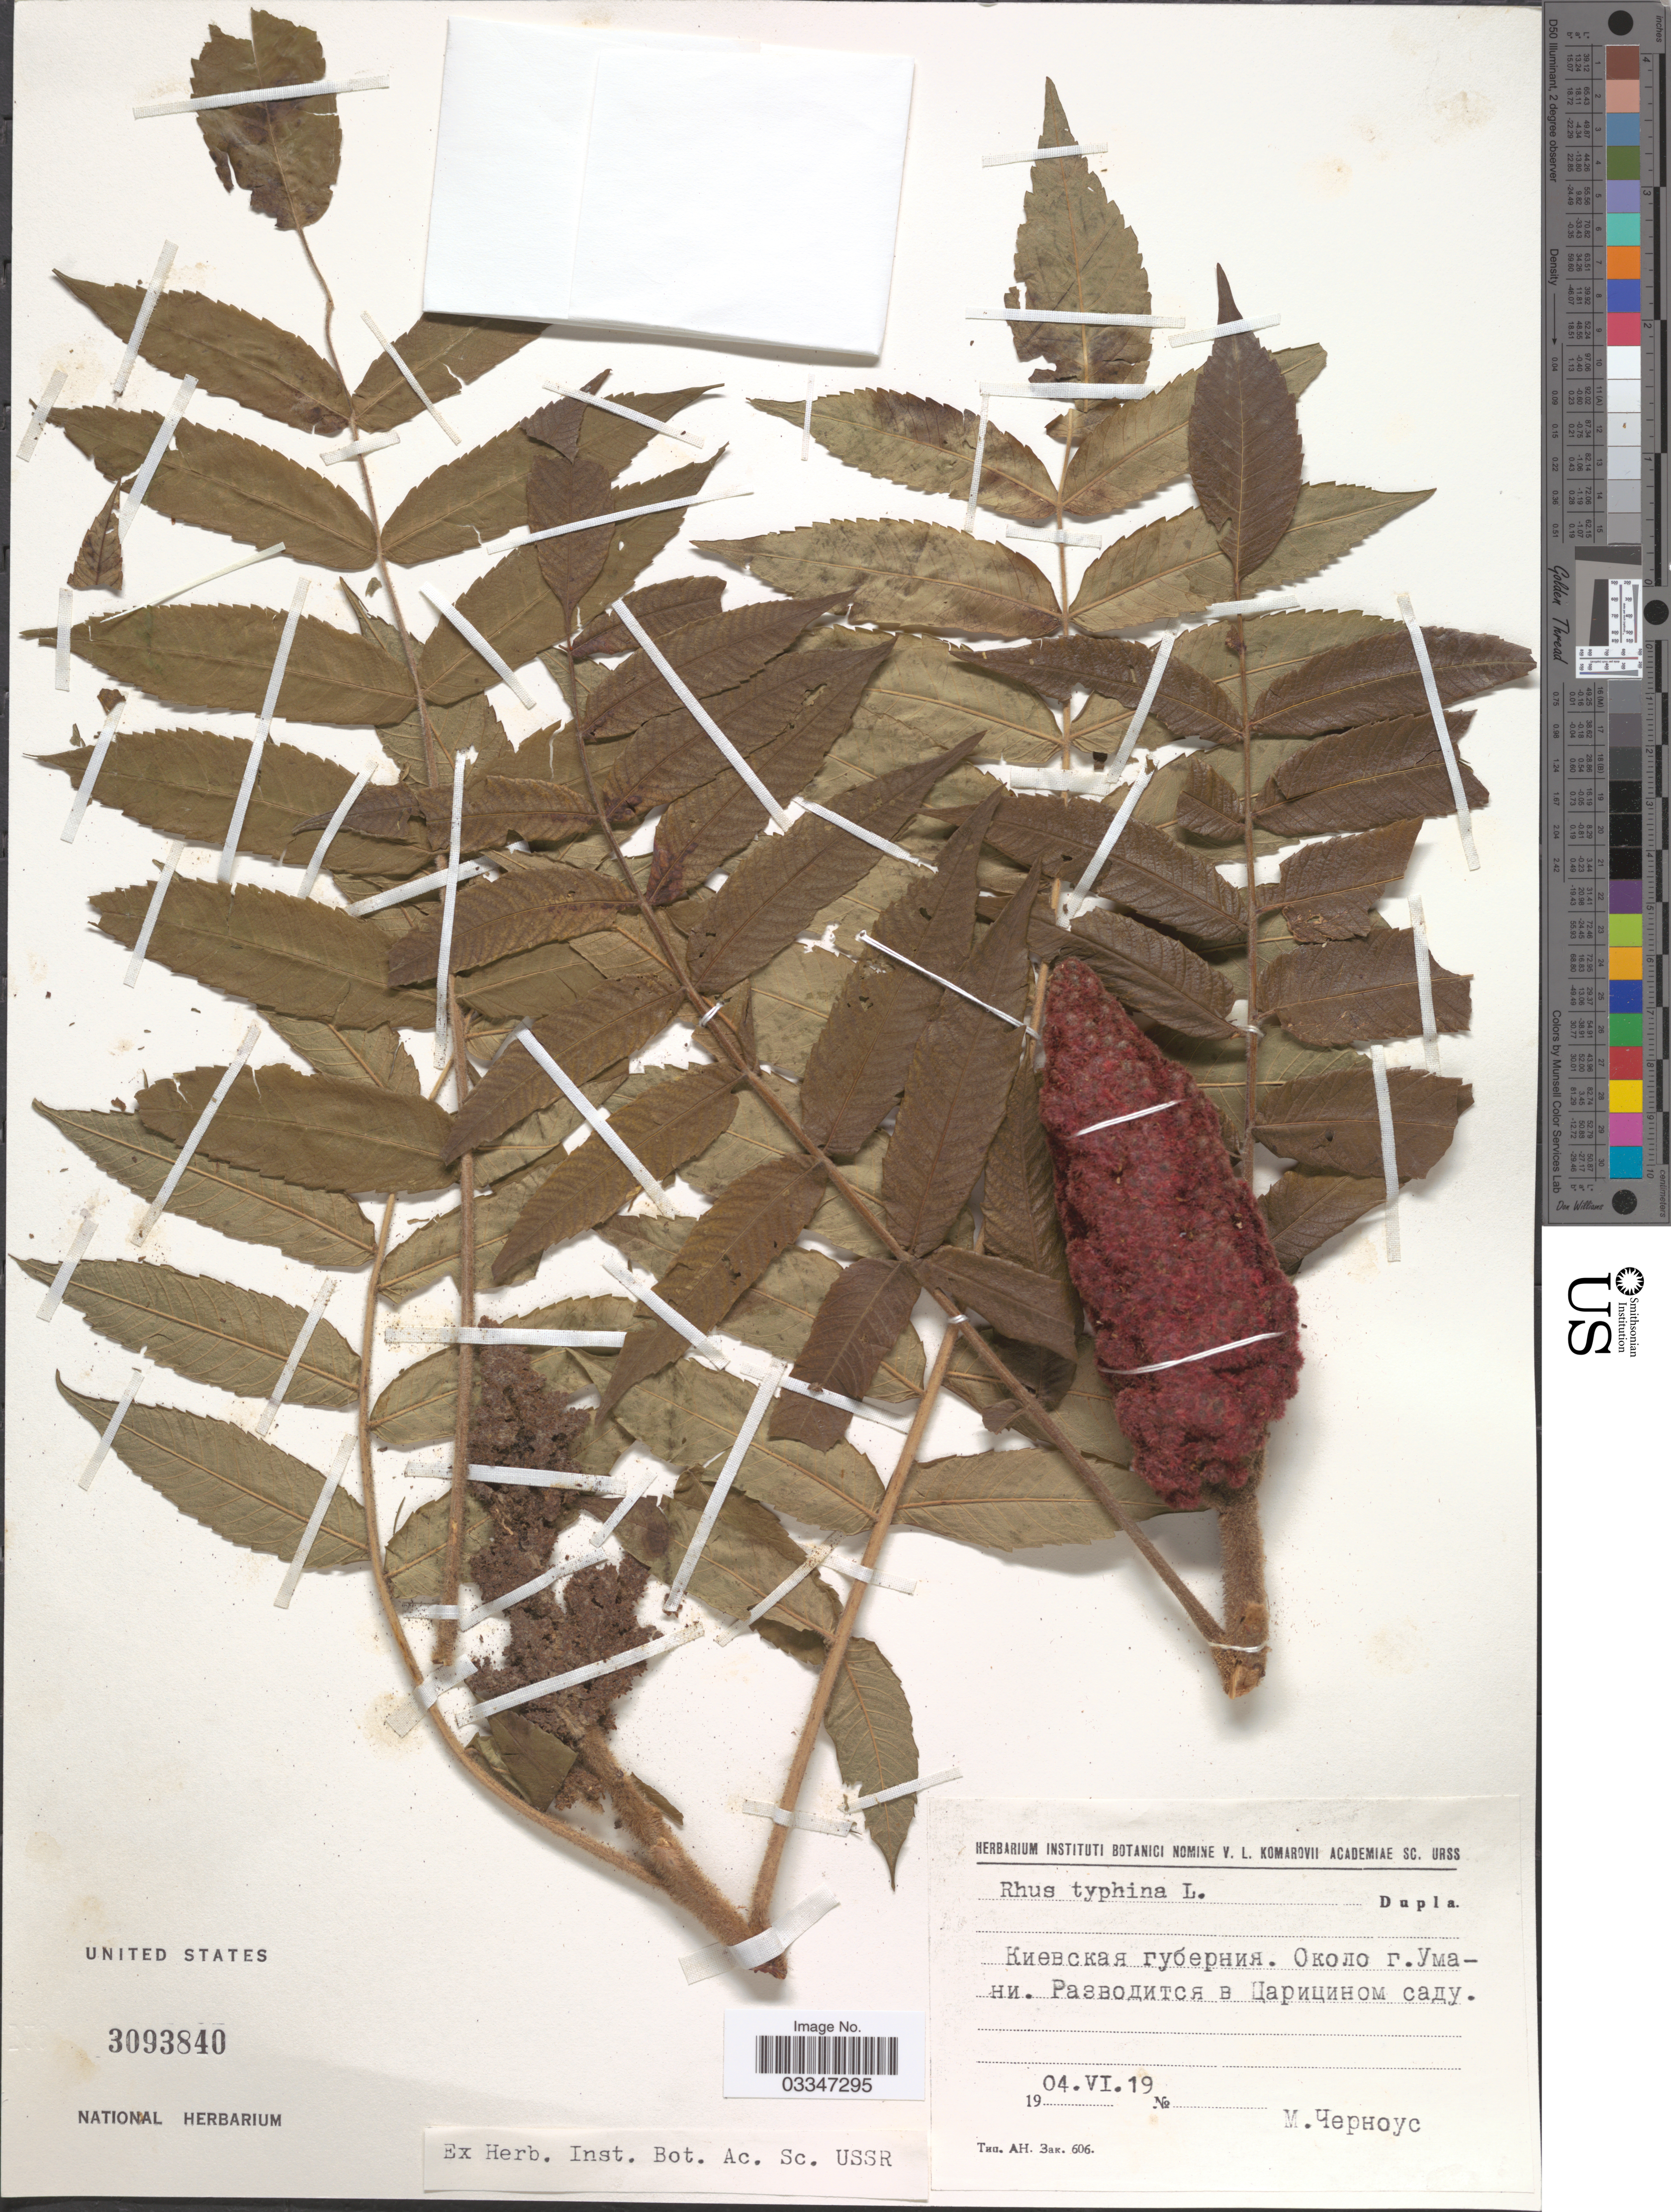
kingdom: Plantae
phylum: Tracheophyta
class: Magnoliopsida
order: Sapindales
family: Anacardiaceae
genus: Rhus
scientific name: Rhus typhina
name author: L.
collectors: M. Chernous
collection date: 1904-06-19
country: Ukraine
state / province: Cherkasy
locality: Vicinity of Uman.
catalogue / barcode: US 3093840